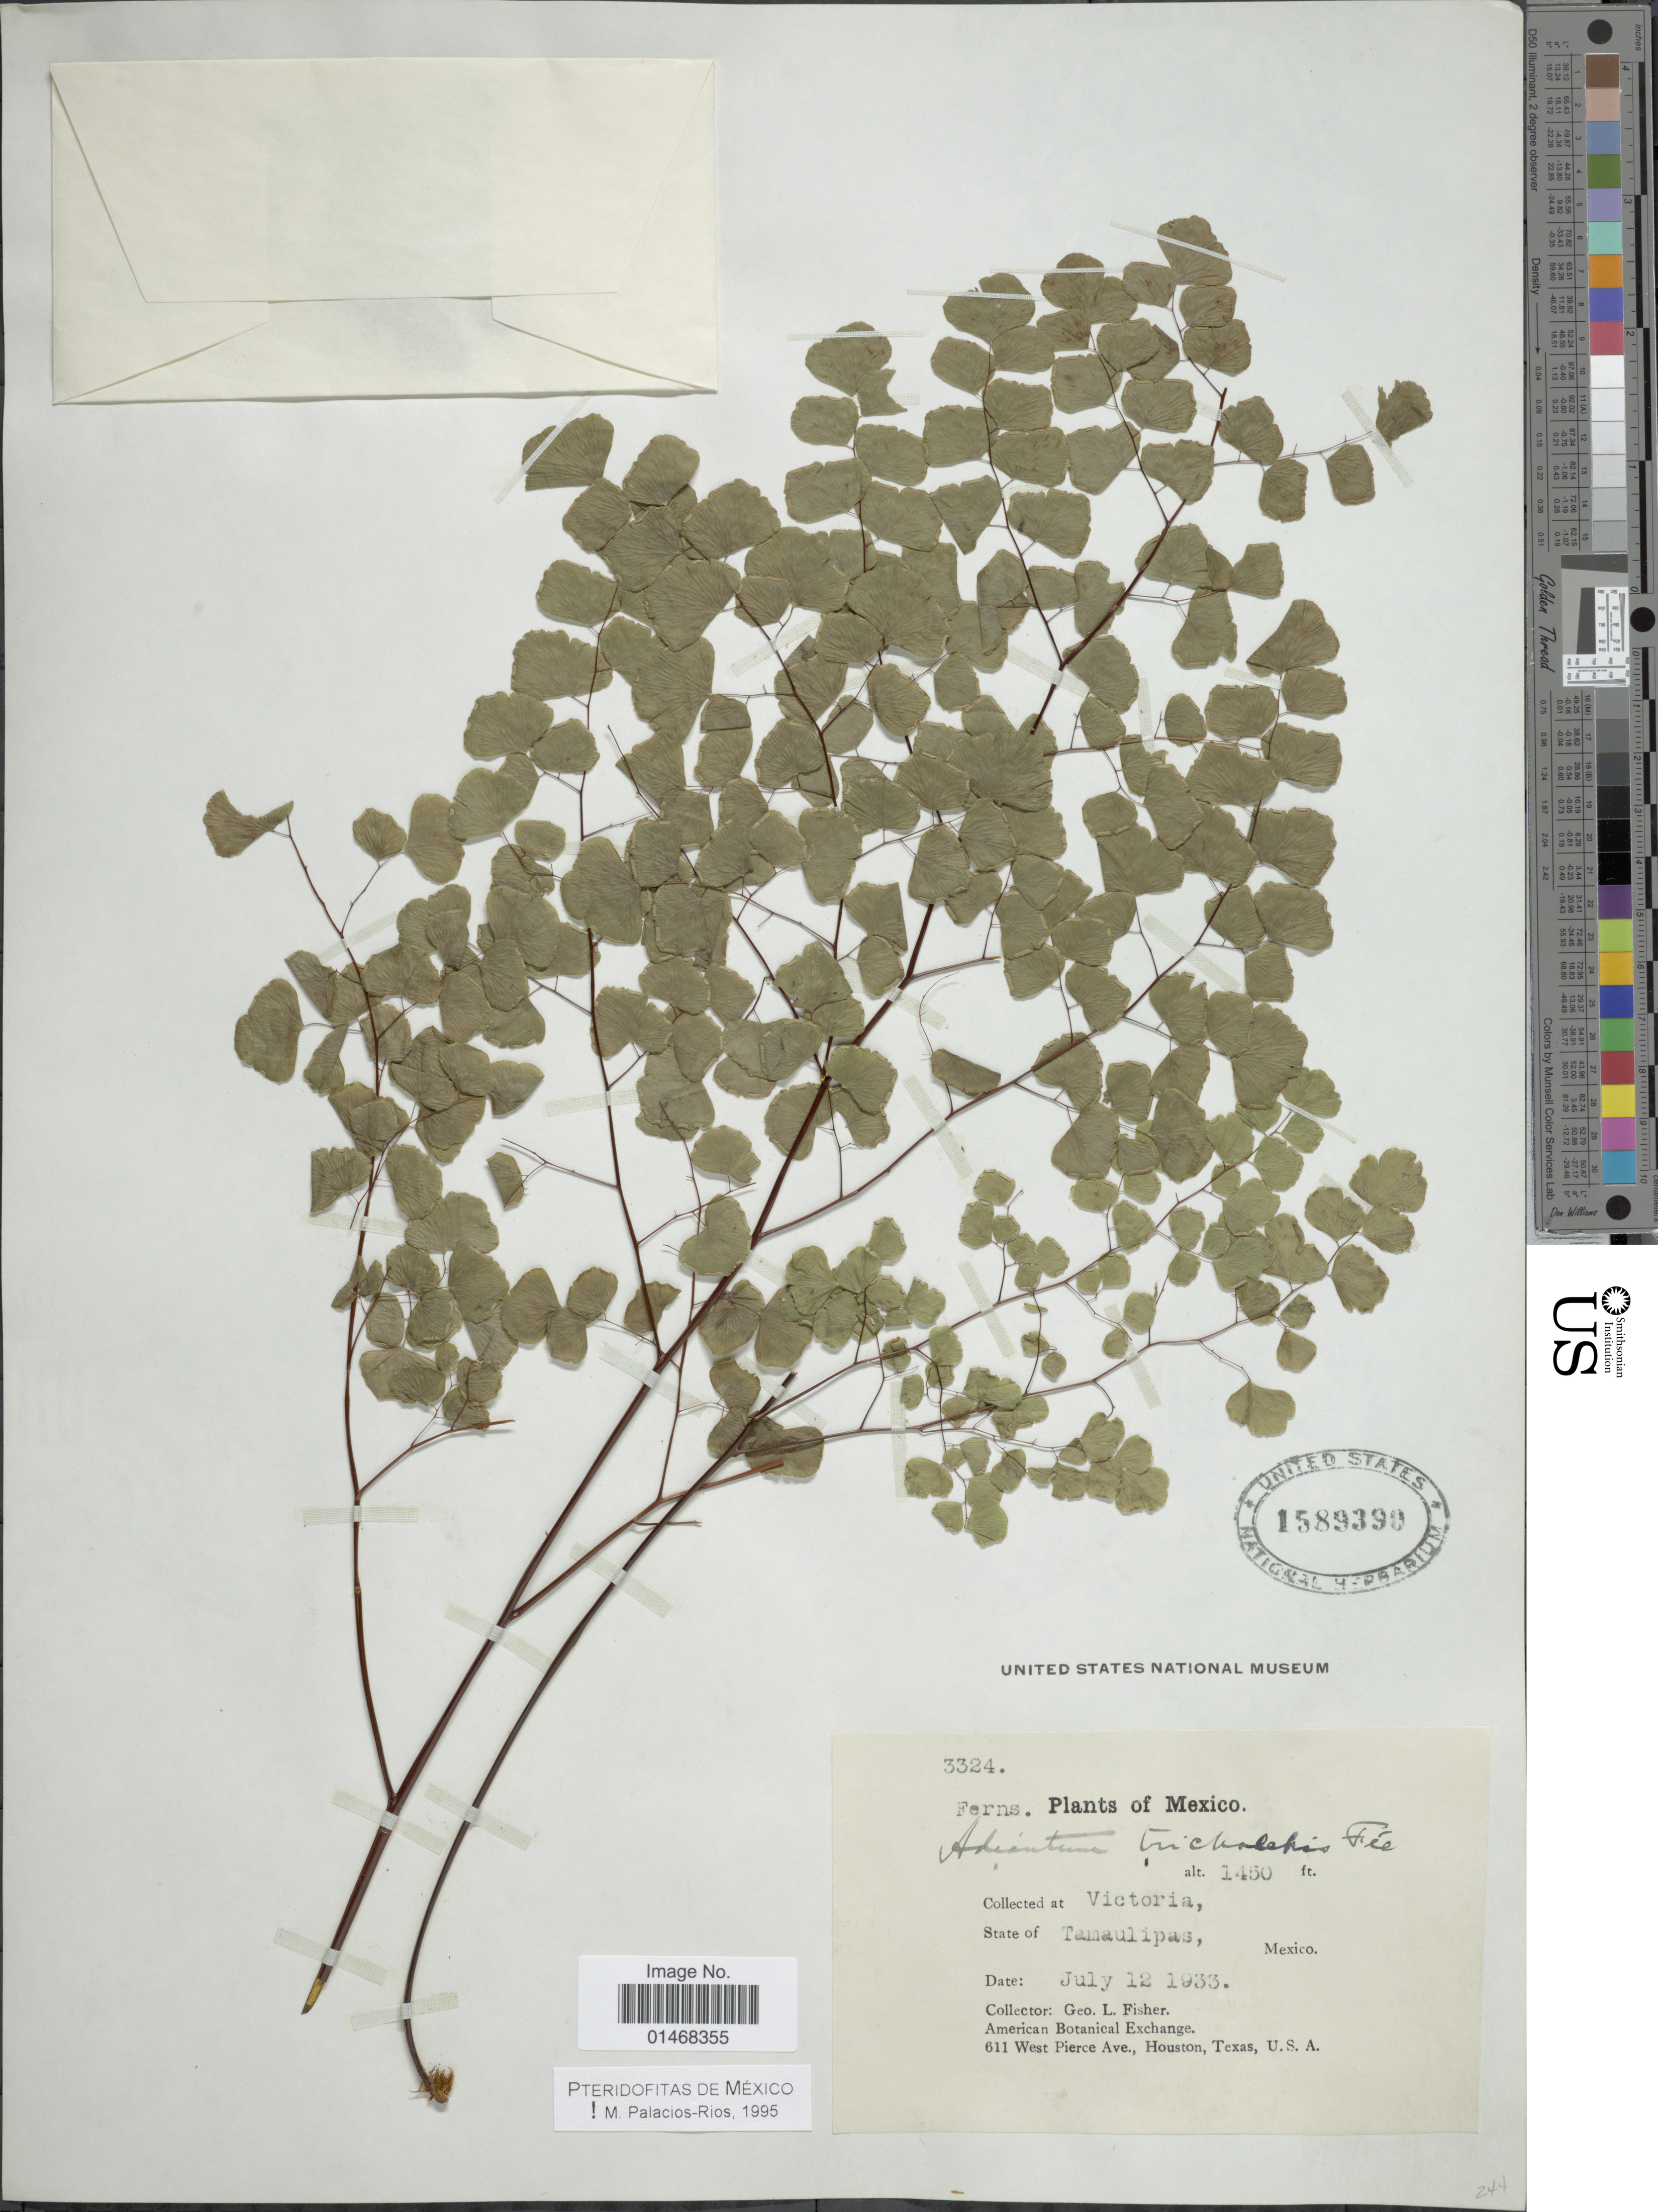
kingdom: Plantae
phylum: Tracheophyta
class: Polypodiopsida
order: Polypodiales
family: Pteridaceae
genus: Adiantum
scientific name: Adiantum tricholepis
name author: Fée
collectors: G. L. Fisher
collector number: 3324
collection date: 1933-07-12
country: Mexico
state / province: Tamaulipas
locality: Victoria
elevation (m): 442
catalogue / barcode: US 1589390